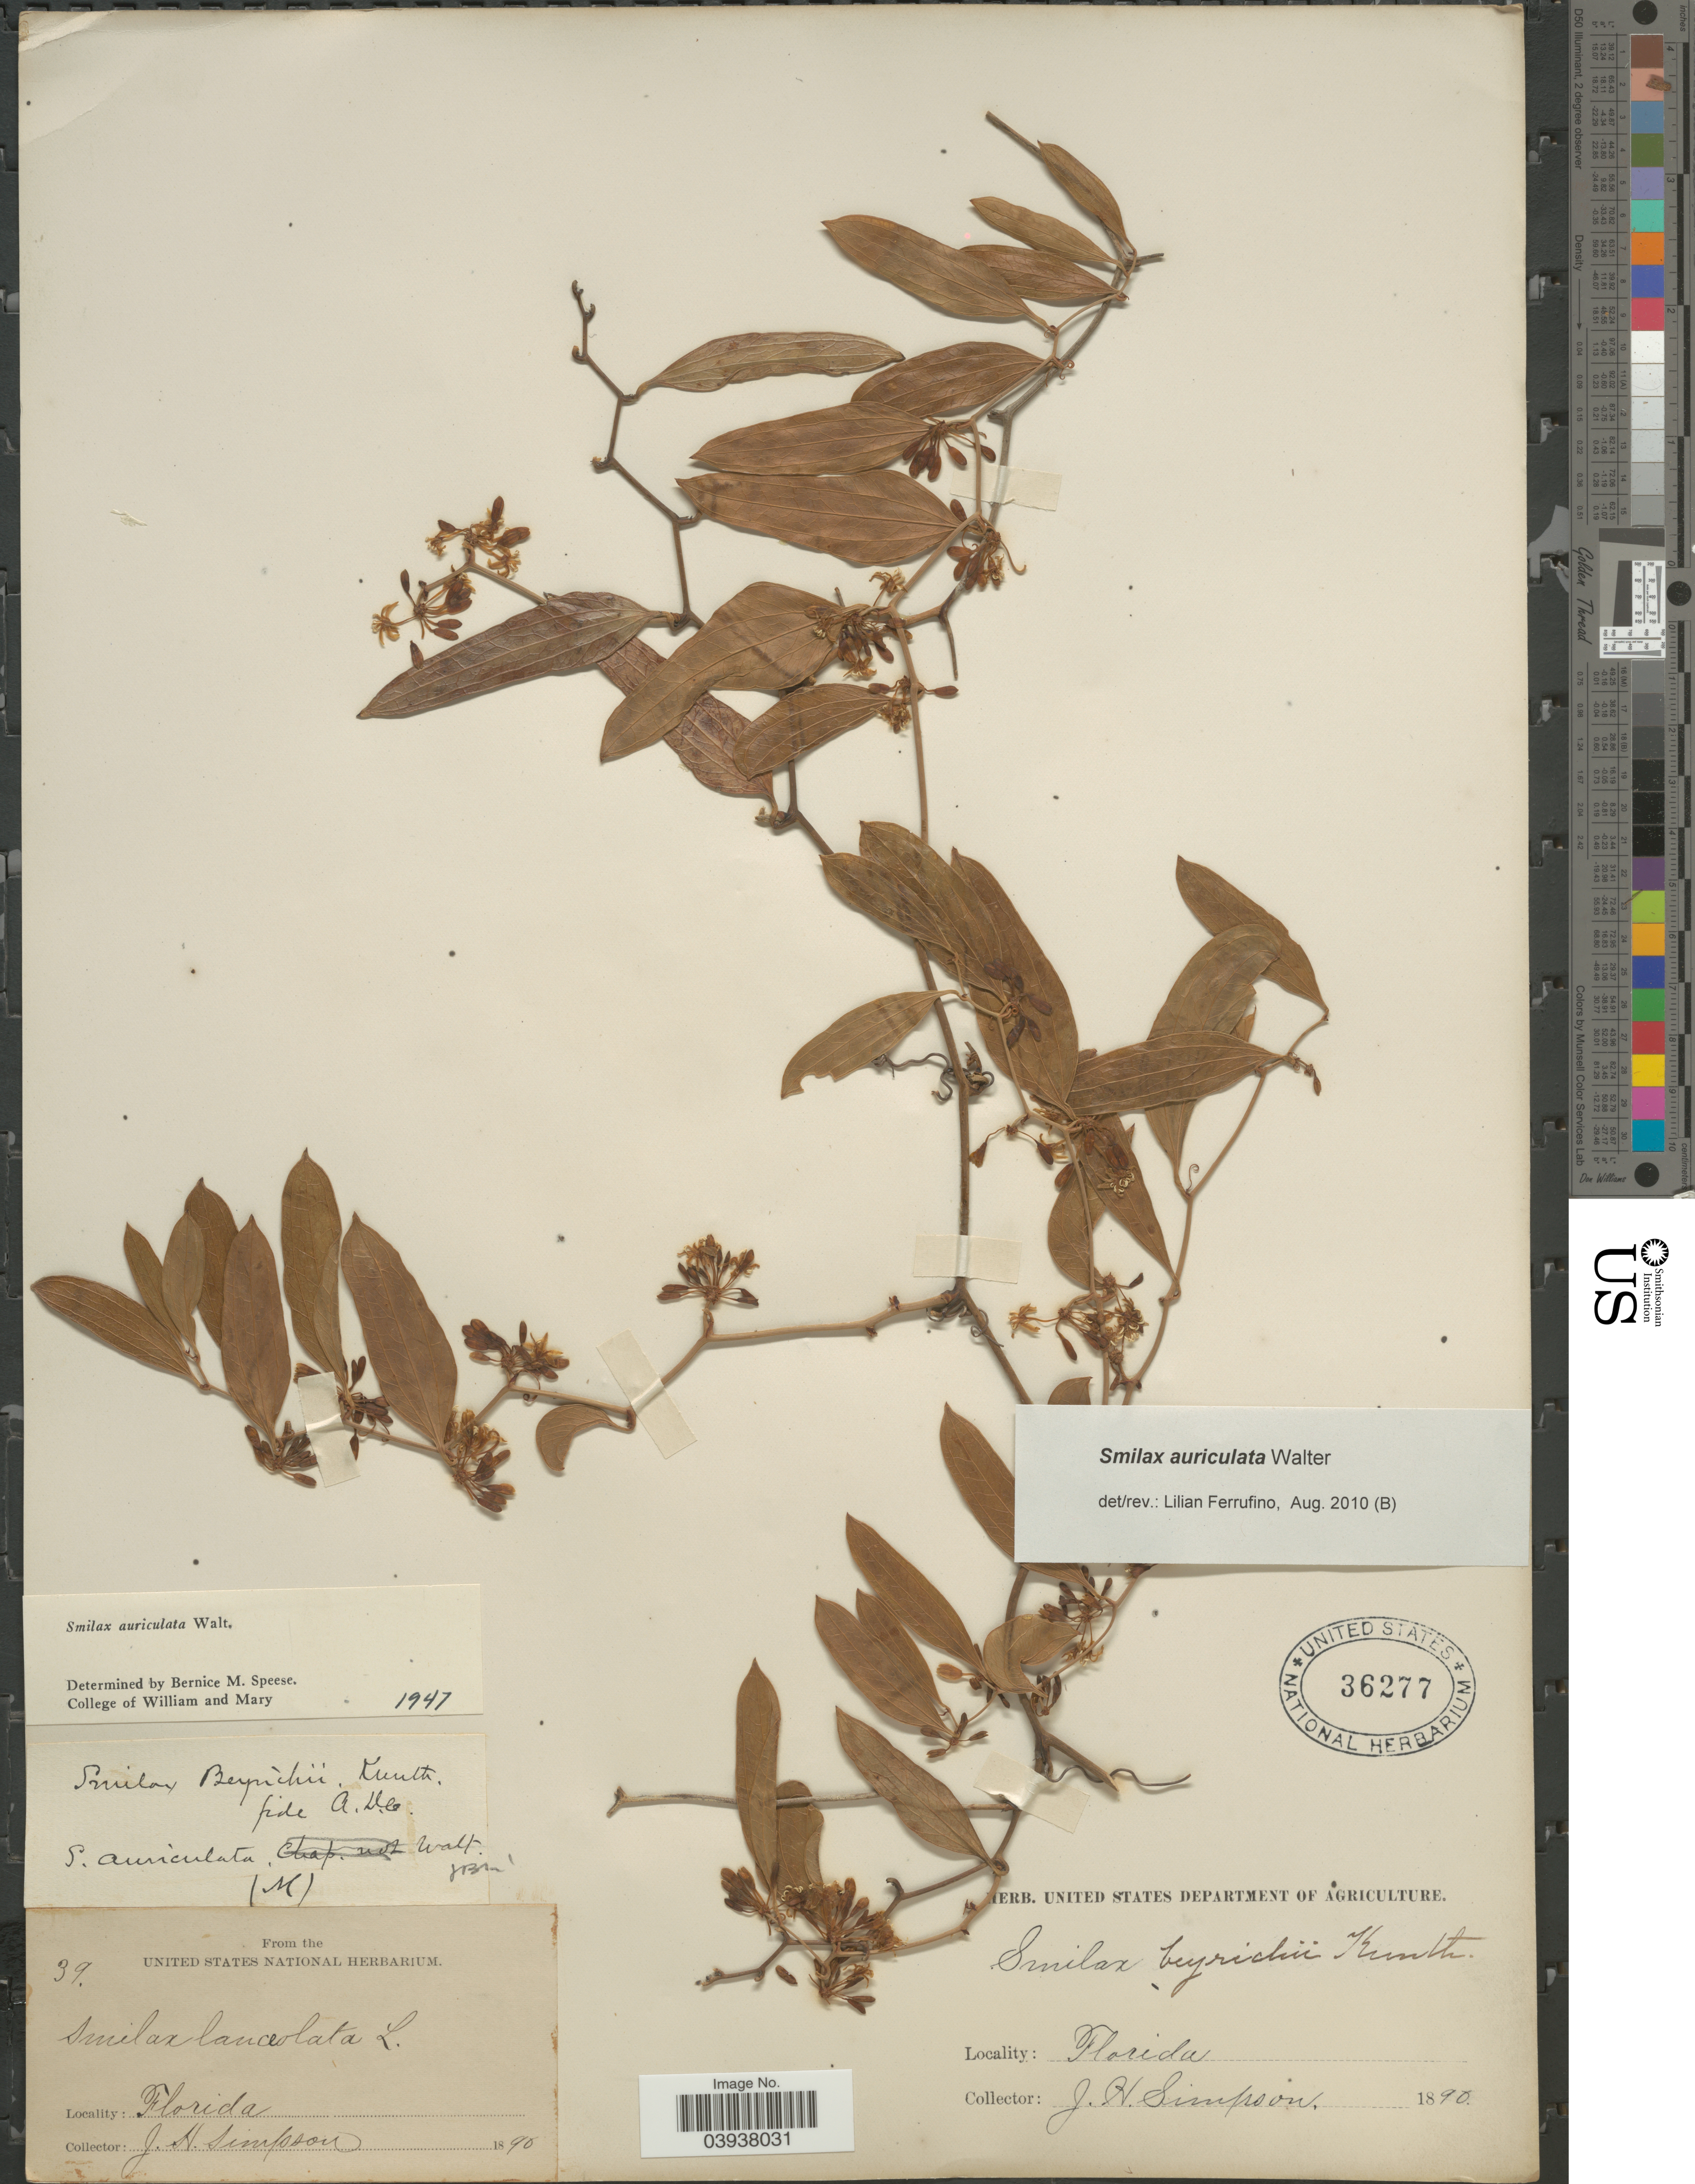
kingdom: Plantae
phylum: Tracheophyta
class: Liliopsida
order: Liliales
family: Smilacaceae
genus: Smilax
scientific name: Smilax auriculata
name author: Walter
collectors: J. H. Simpson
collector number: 39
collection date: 1890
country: United States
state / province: Florida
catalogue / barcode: US 36277